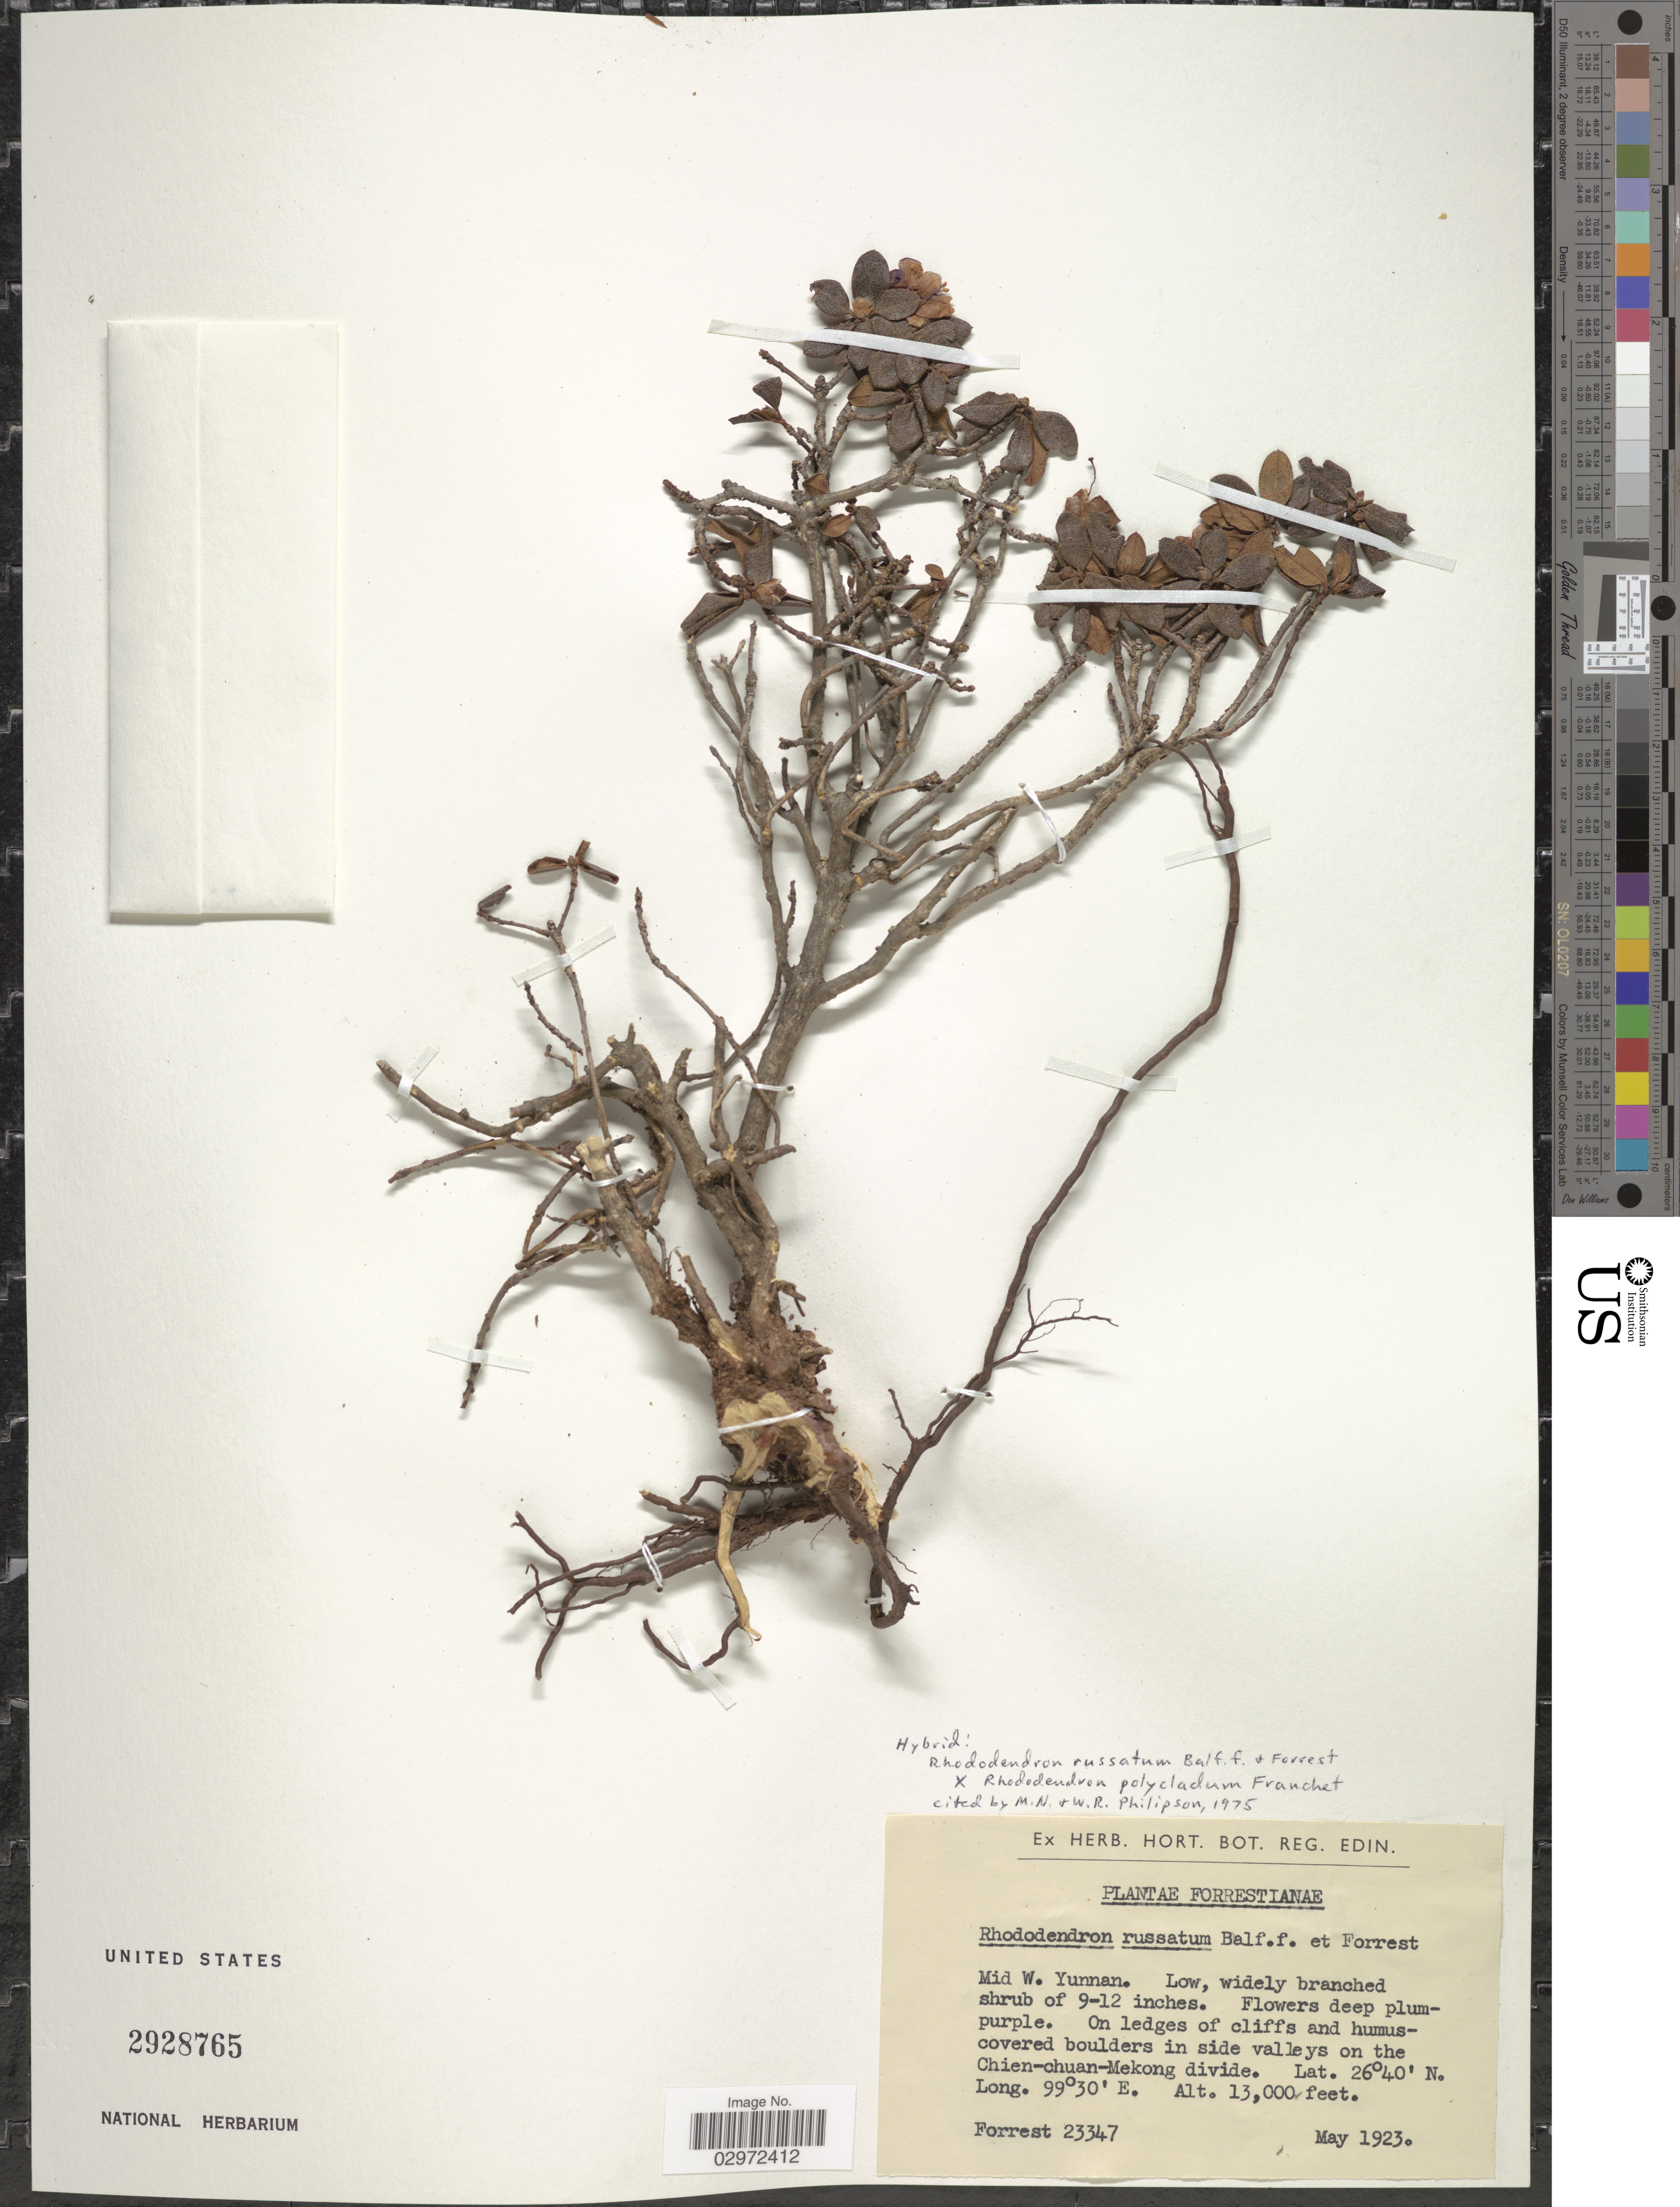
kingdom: Plantae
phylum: Tracheophyta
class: Magnoliopsida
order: Ericales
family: Ericaceae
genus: Rhododendron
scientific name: Rhododendron polycladum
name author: Franch.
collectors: -. Forrest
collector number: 23347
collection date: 1923-05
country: China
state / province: Yunnan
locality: Mid. W. Yunnan. On ledges of cliffs and humus-covered boulders in side valleys on the Chien-chuan-Mekong divide.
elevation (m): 3962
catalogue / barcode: US 2928765